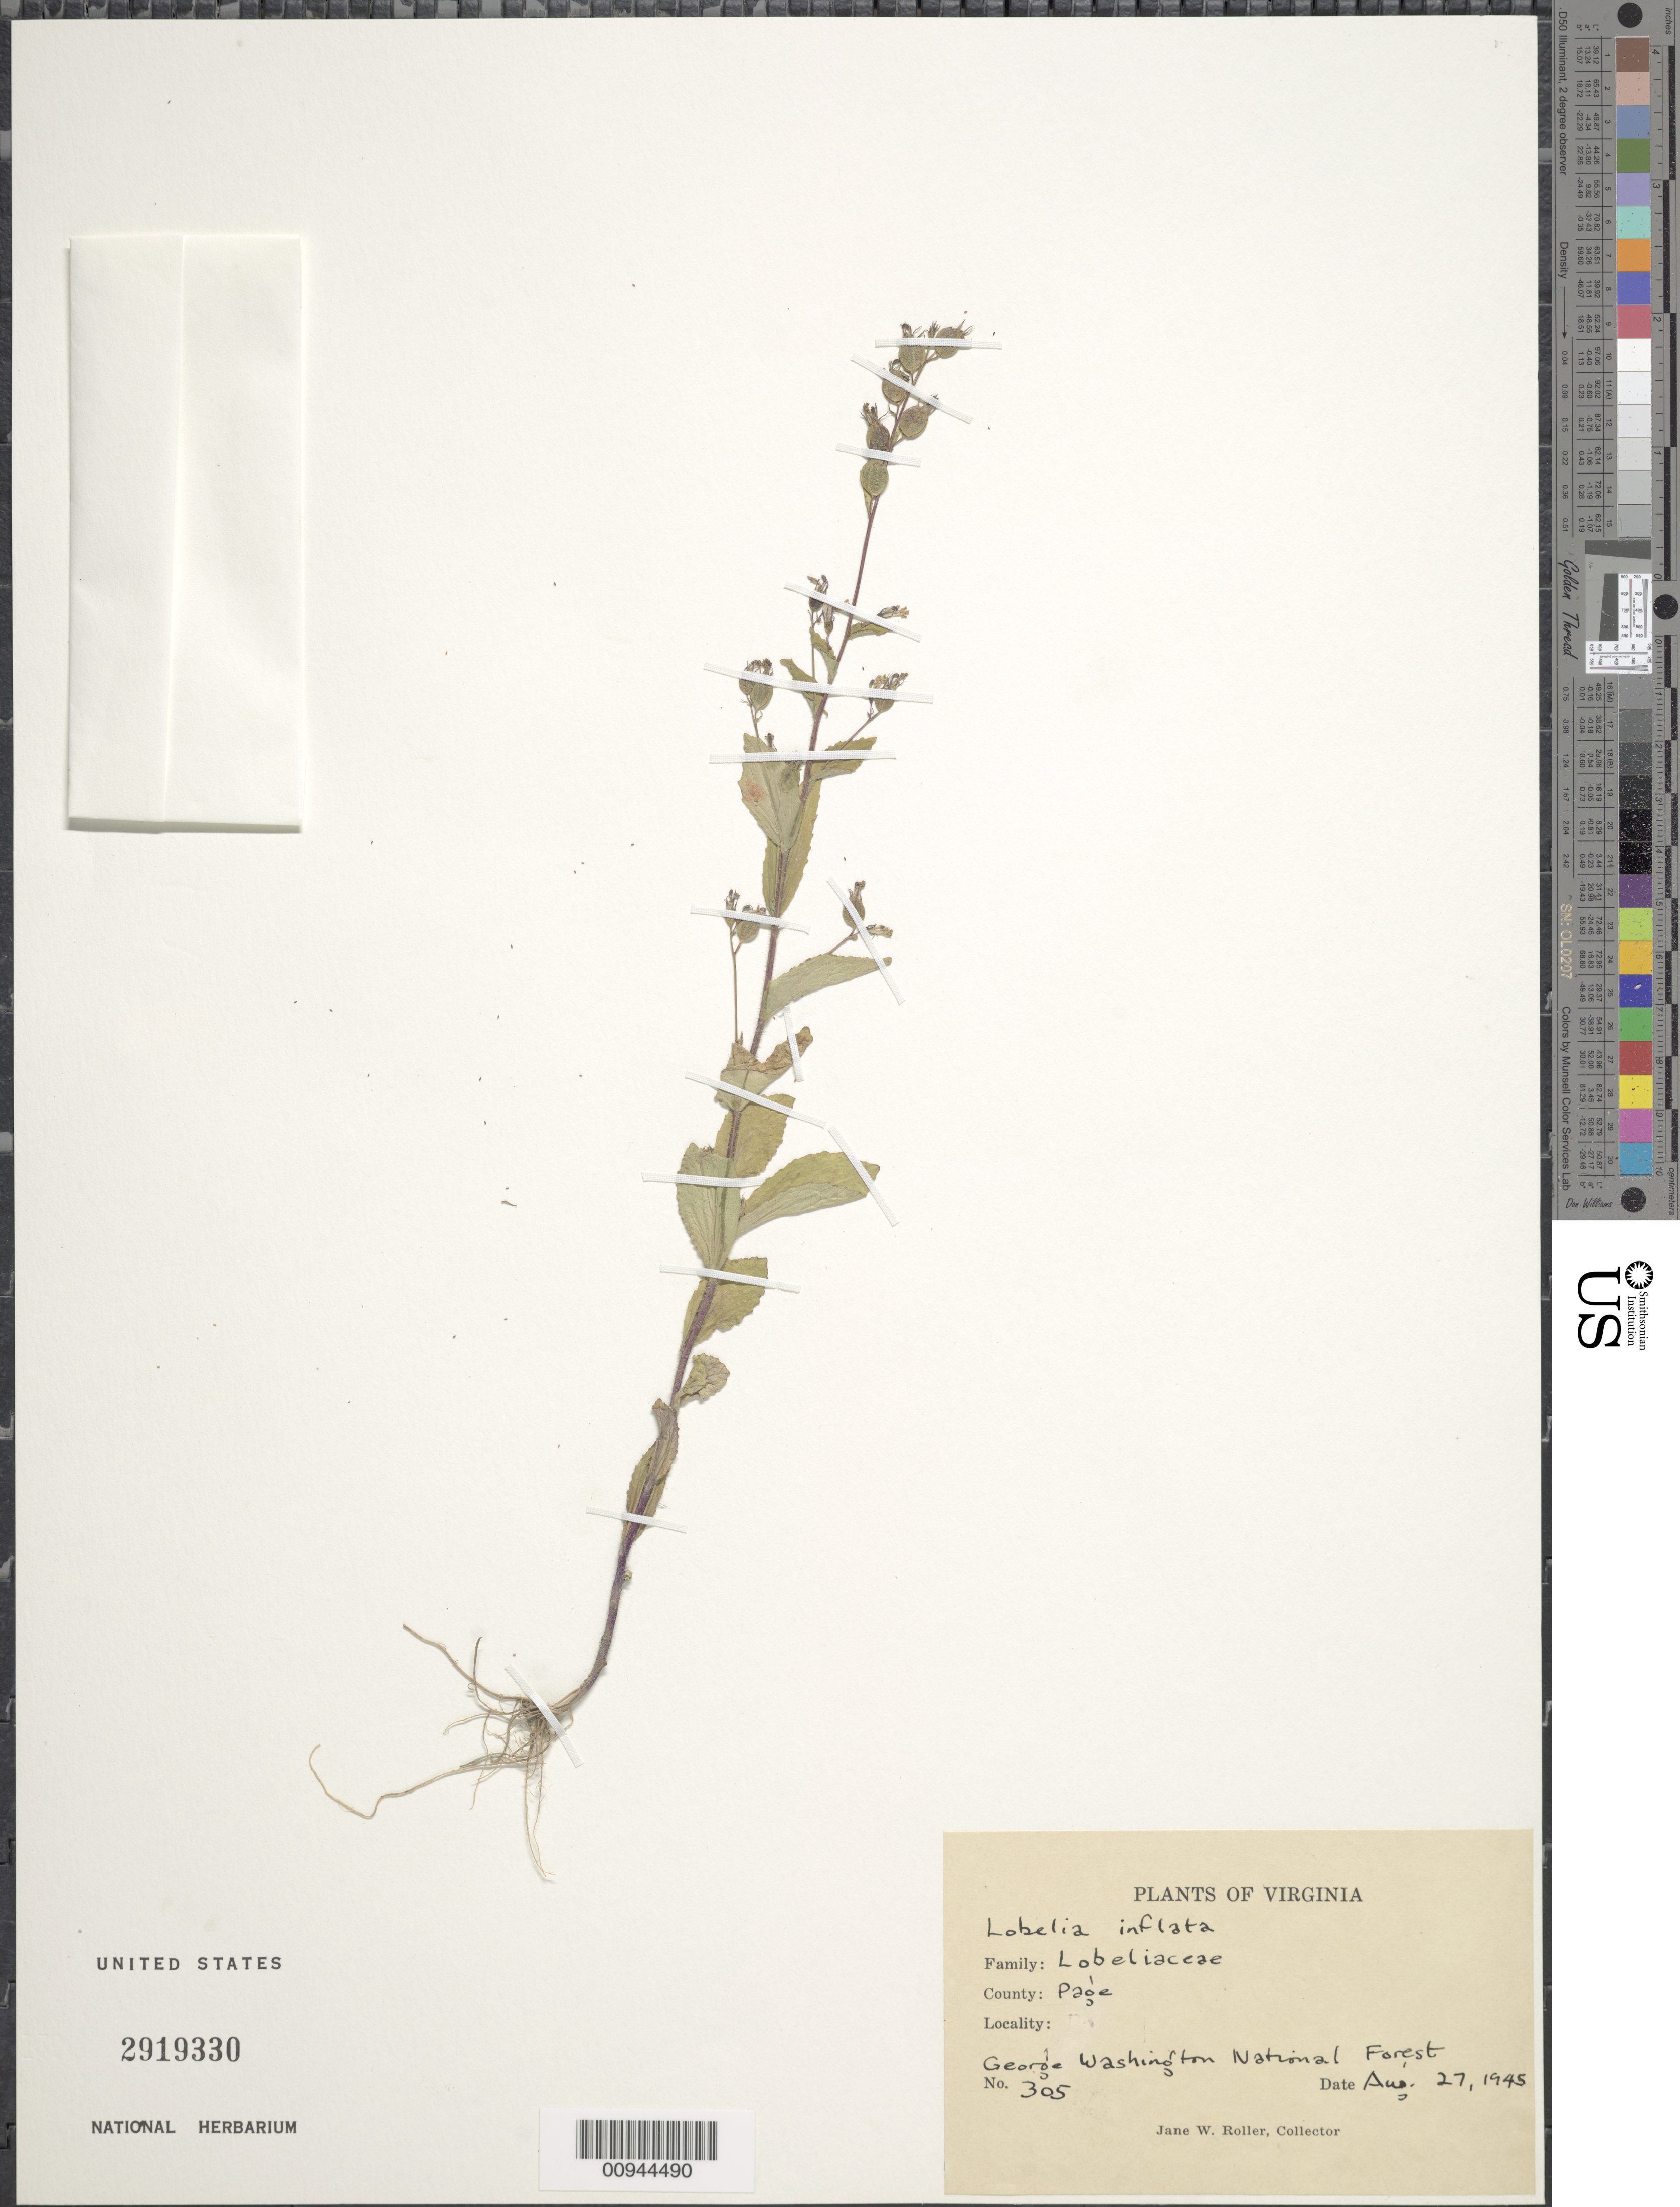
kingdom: Plantae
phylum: Tracheophyta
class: Magnoliopsida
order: Asterales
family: Campanulaceae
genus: Lobelia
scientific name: Lobelia inflata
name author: L.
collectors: J. W. Roller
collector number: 305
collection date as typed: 27 Aug 1945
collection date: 1945-08-27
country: United States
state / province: Virginia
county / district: Page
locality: George Washington National Forest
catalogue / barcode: US 2919330